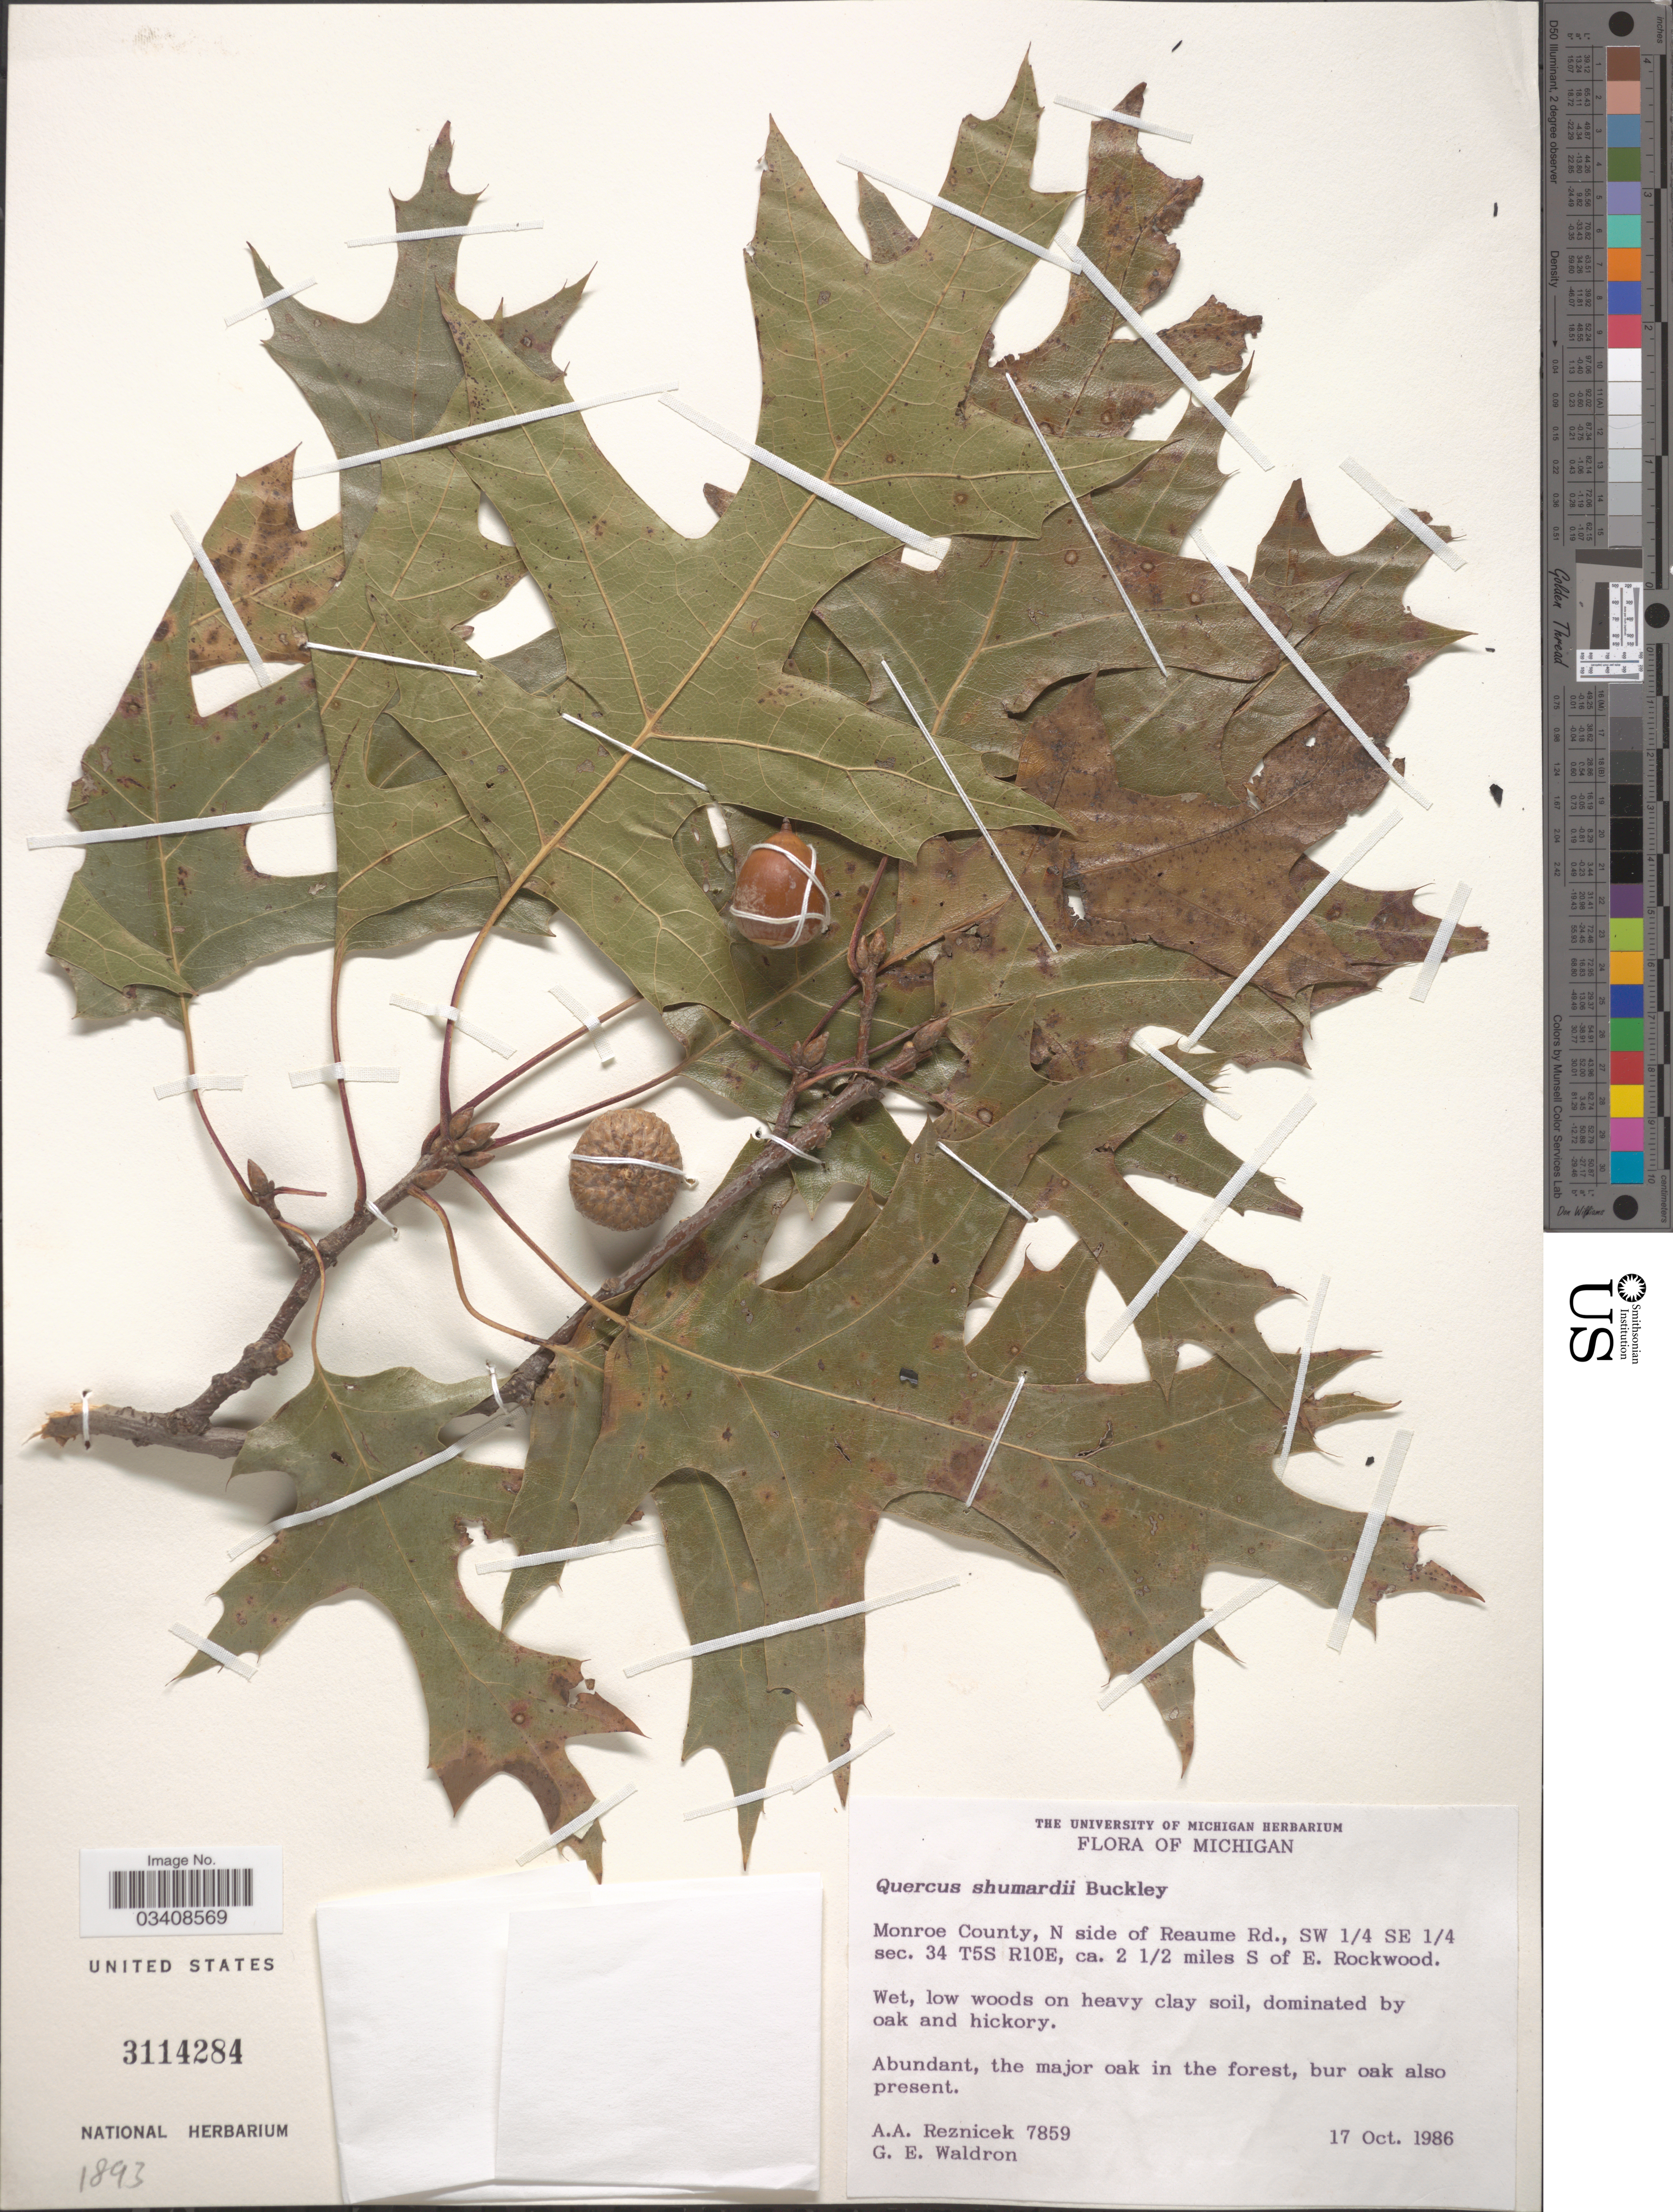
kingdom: Plantae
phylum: Tracheophyta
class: Magnoliopsida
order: Fagales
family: Fagaceae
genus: Quercus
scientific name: Quercus shumardii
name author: Buckley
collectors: A. A. Reznicek & G. Waldron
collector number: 7859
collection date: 1986-10-17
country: United States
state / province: Michigan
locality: Monroe County, N side of Reaume Rd., SW 1/4 SE 1/4 sec. 34 T5S R10E, ca. 2 1/2 miles S of E. Rockwood.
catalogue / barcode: US 3114284